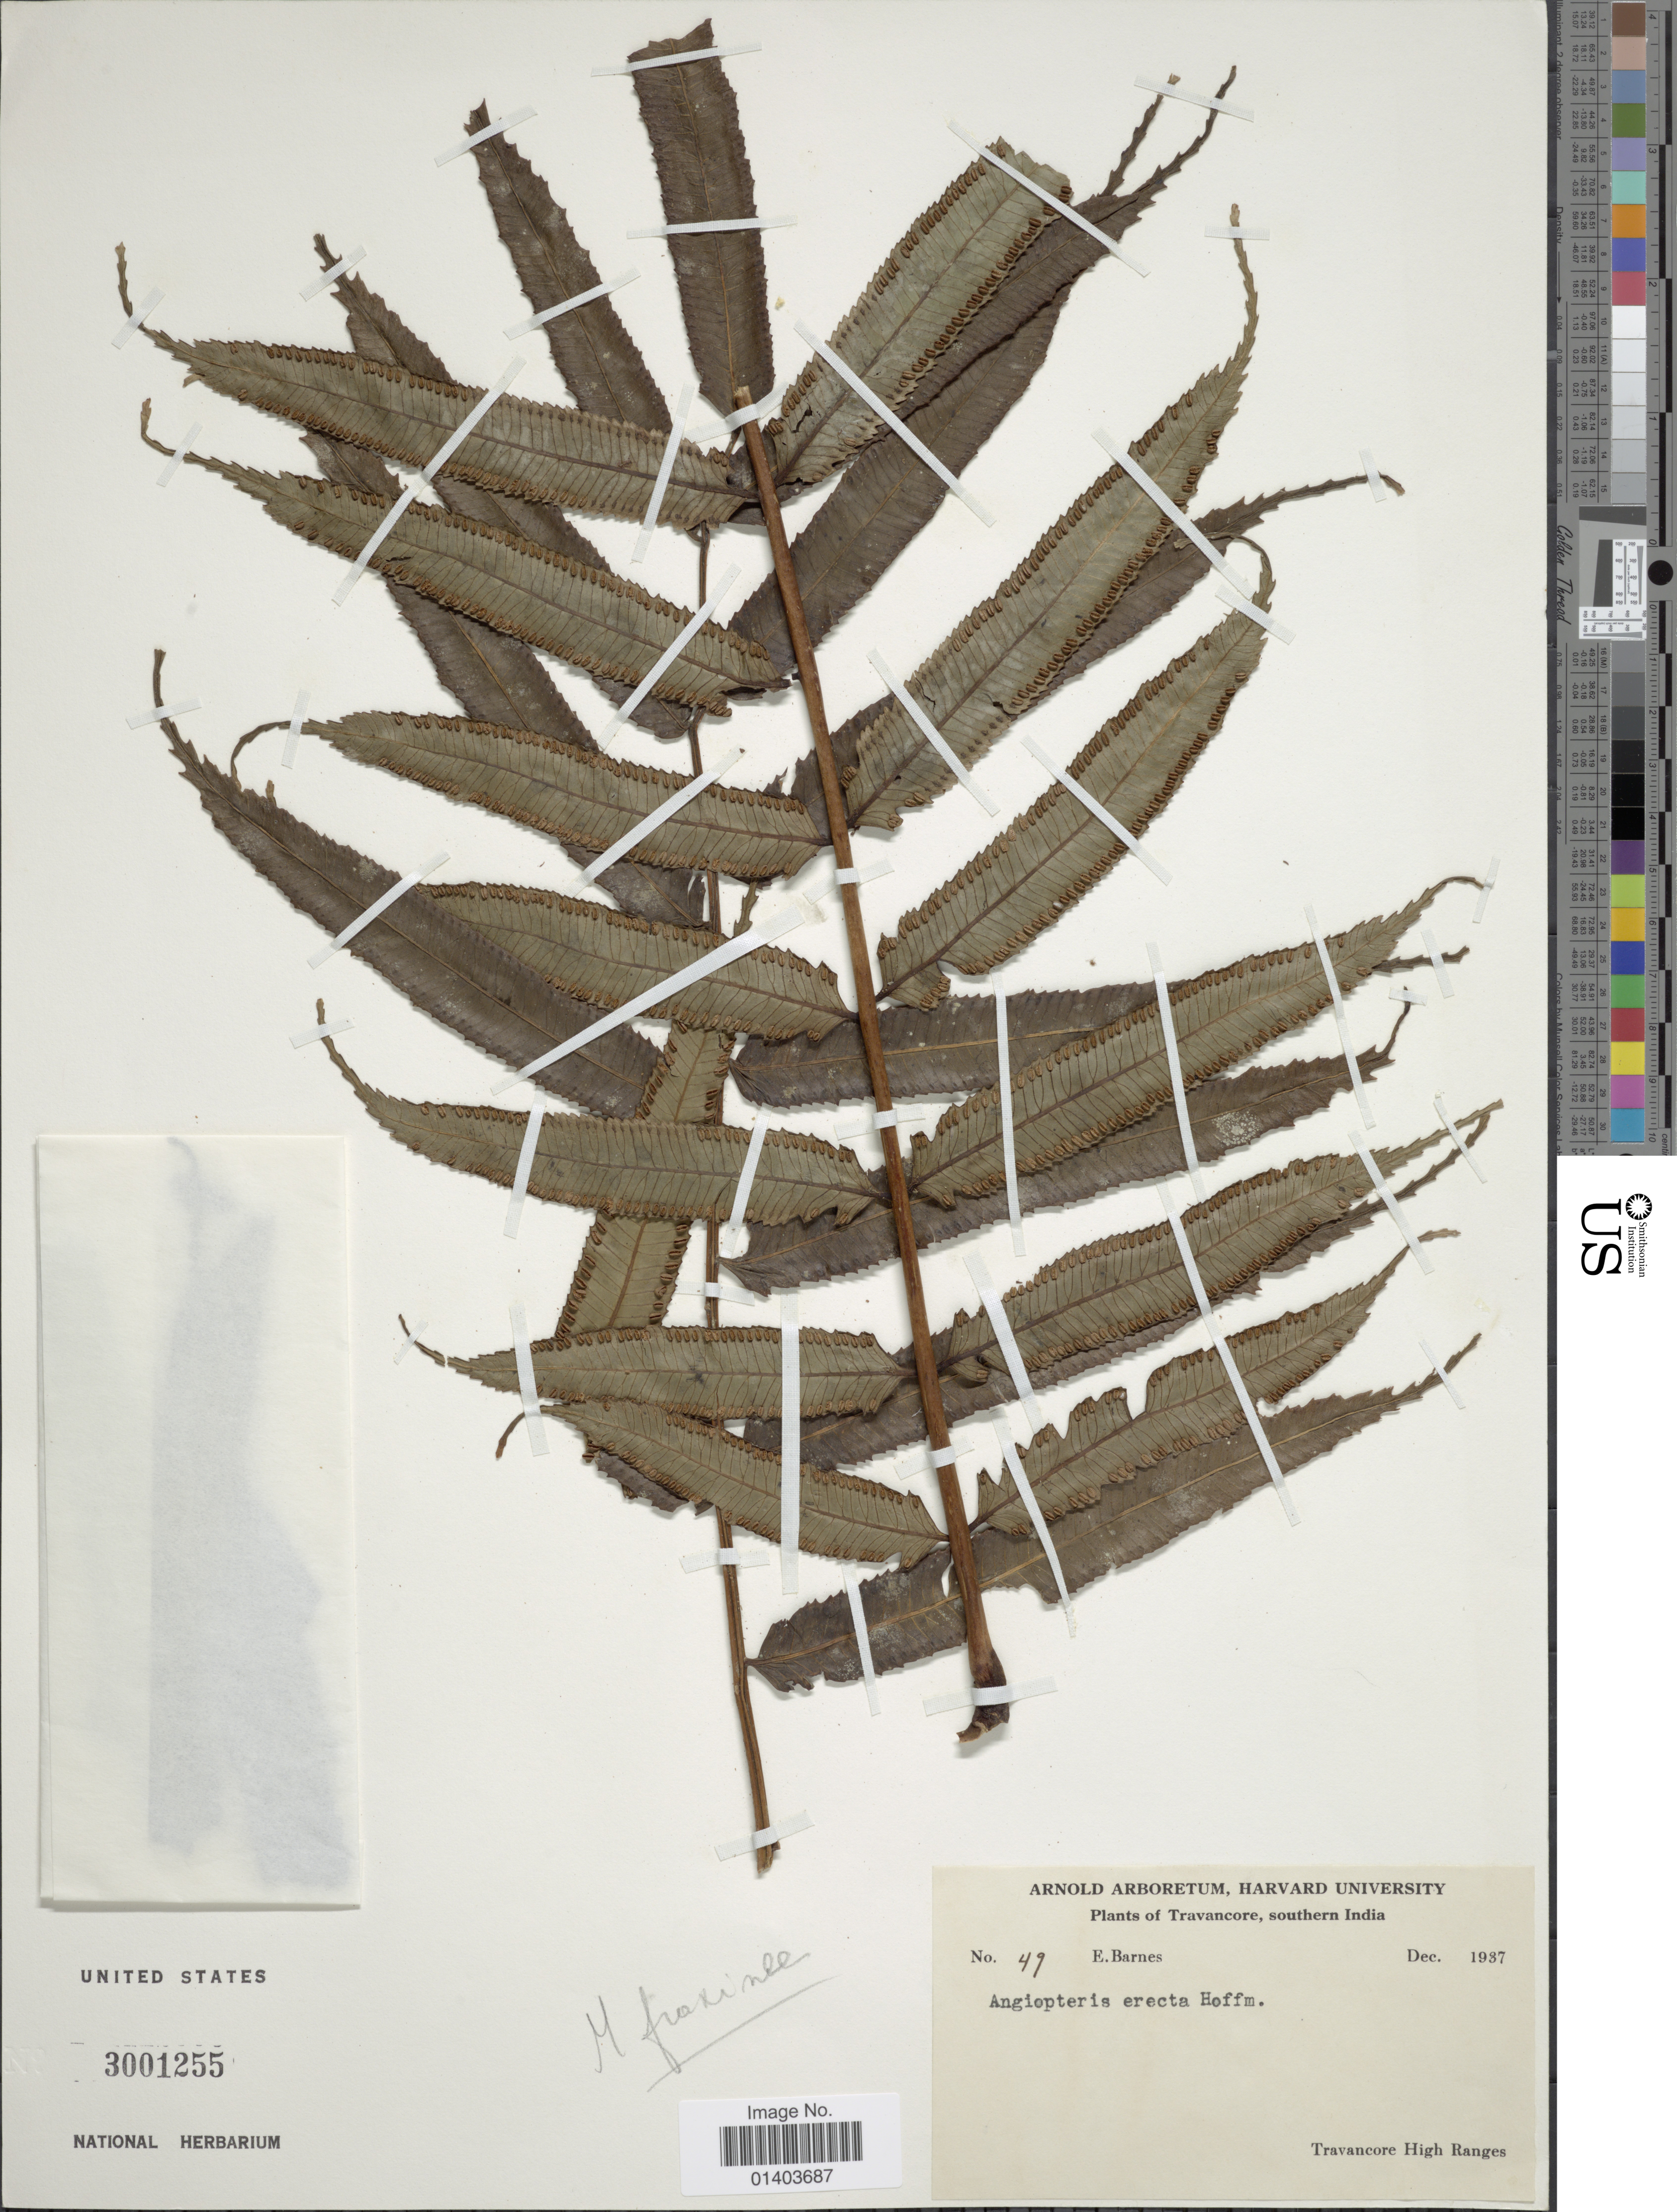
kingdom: Plantae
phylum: Tracheophyta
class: Polypodiopsida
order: Marattiales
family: Marattiaceae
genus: Ptisana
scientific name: Ptisana fraxinea var. fraxinea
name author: (Sm.) Murdock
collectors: E. Barnes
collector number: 49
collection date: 1937-12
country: India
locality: Travancore, southern India, Travancore High Range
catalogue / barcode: US 3001255